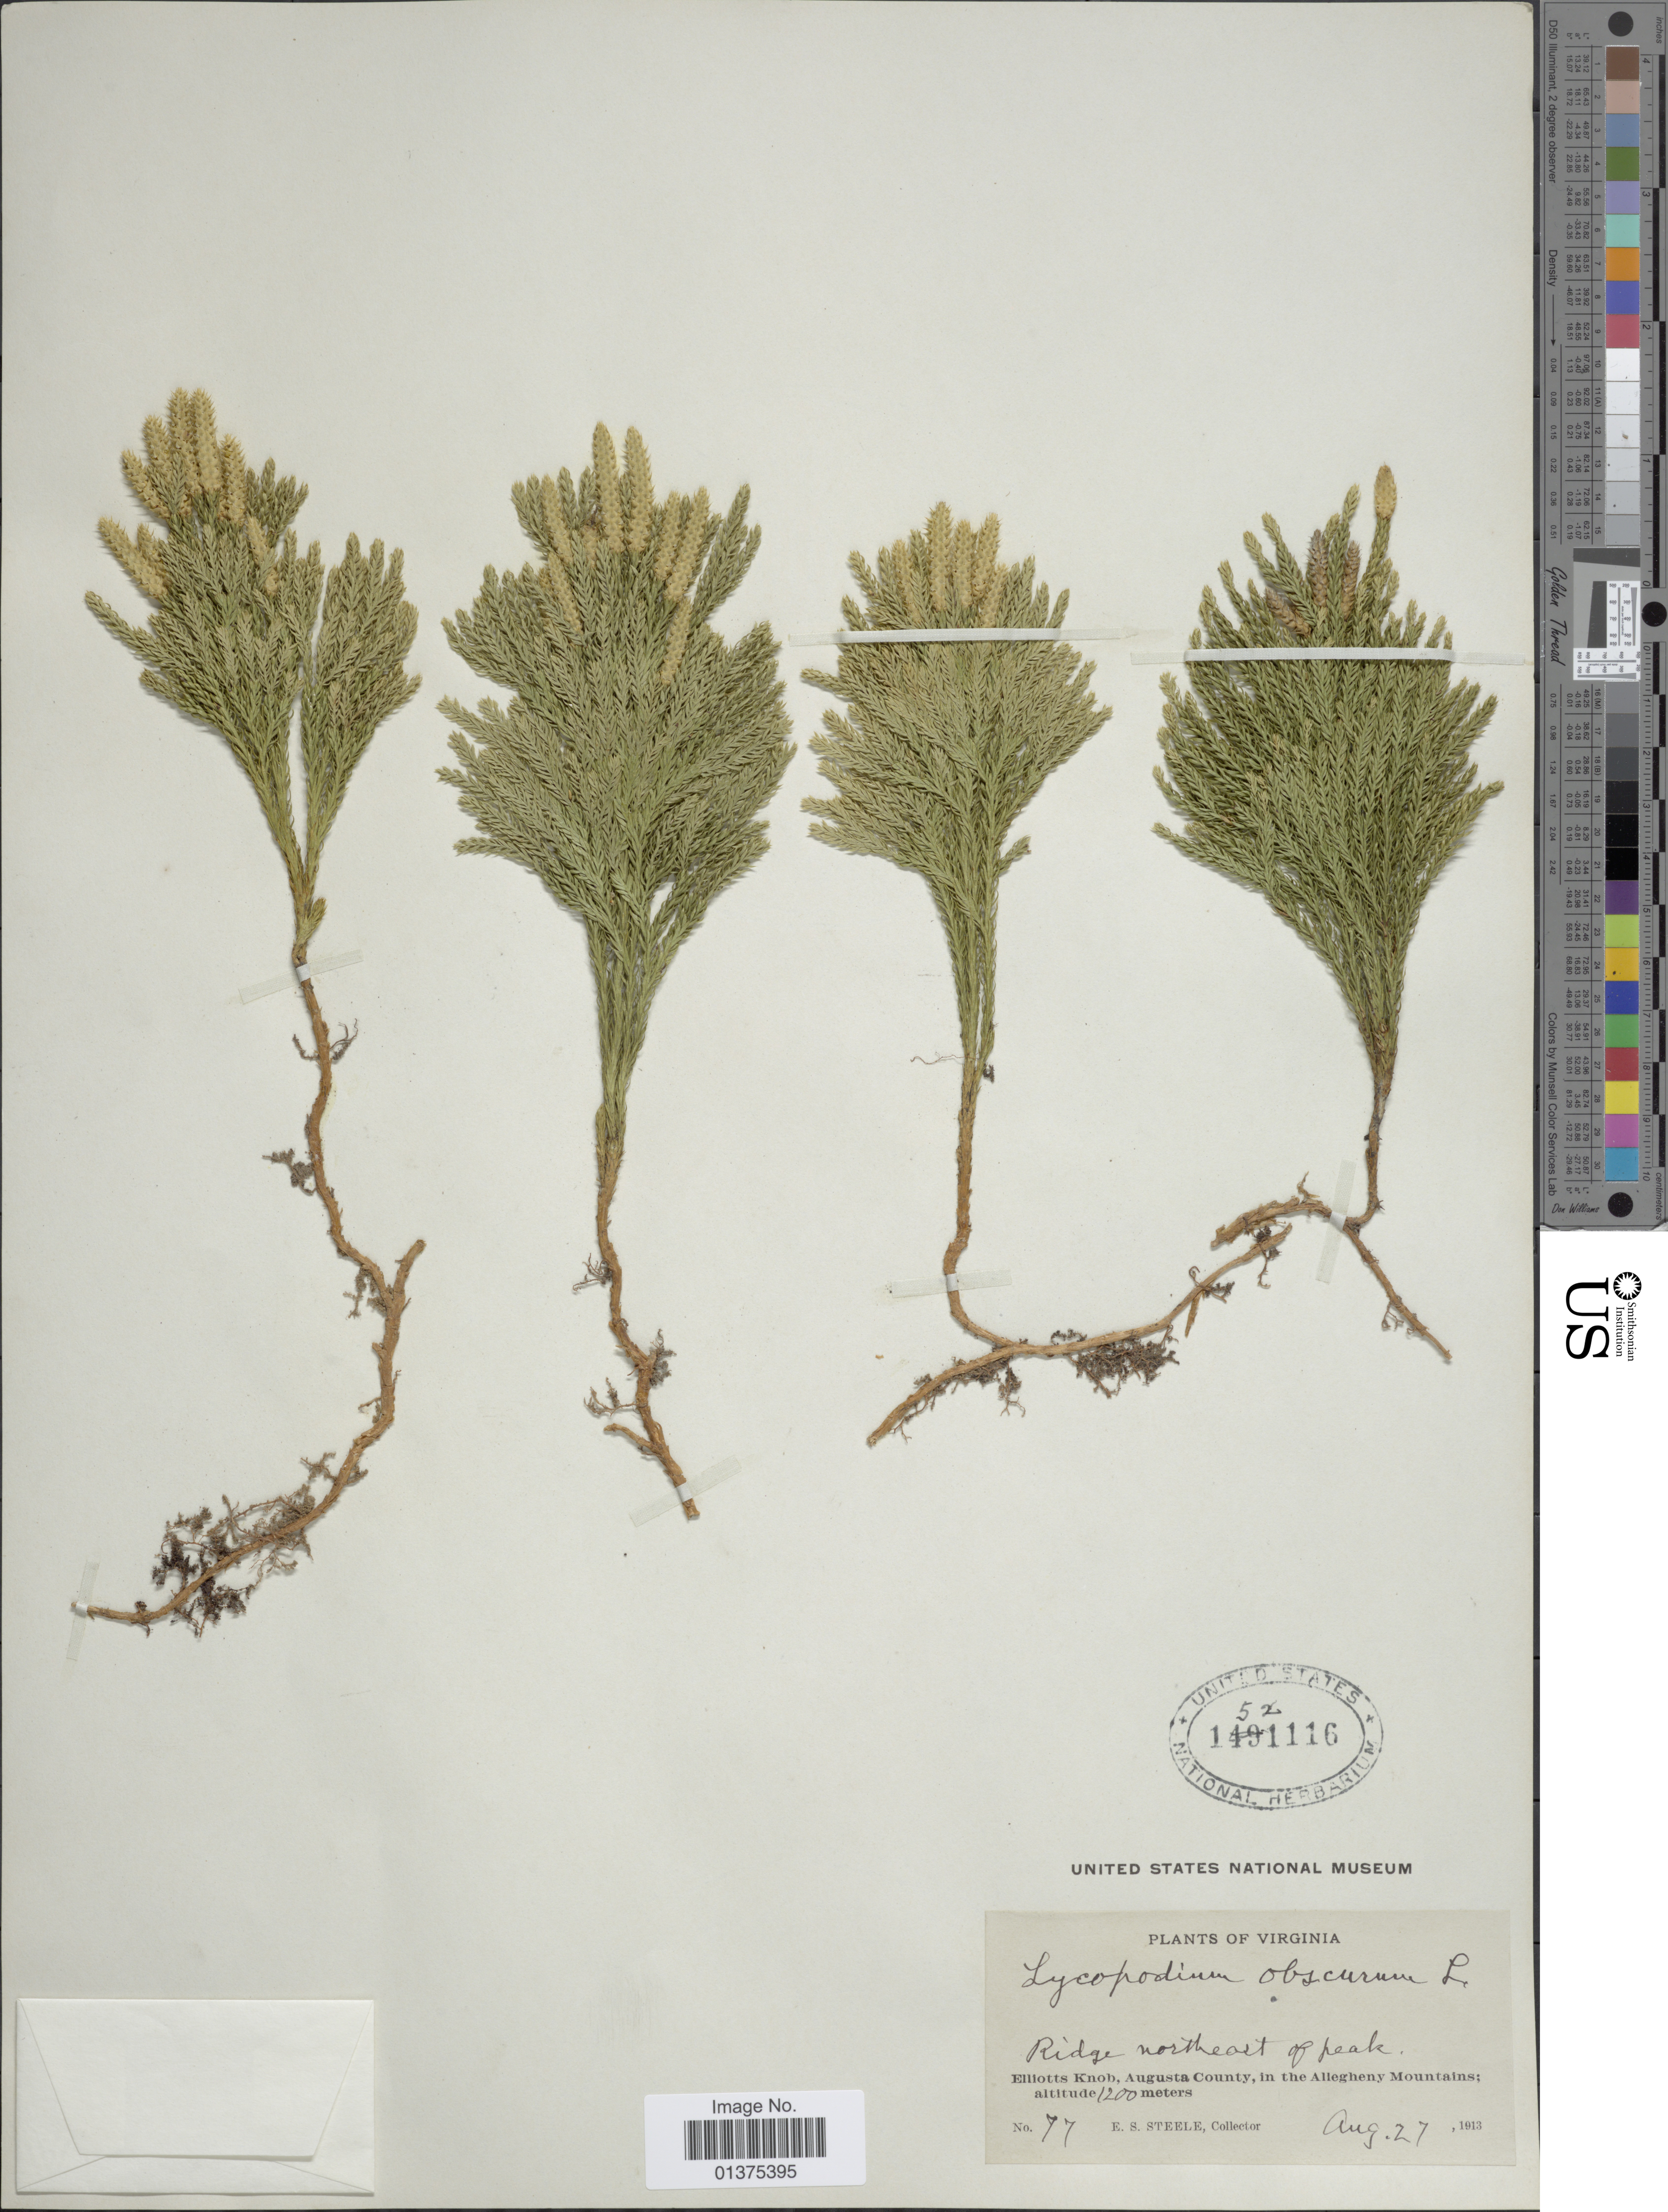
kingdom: Plantae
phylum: Tracheophyta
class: Lycopodiopsida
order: Lycopodiales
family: Lycopodiaceae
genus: Dendrolycopodium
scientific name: Dendrolycopodium hickeyi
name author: (W.H. Wagner et al.) A. Haines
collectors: E. Steele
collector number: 77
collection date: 1913-08-27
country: United States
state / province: Virginia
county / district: Augusta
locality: Elliots Knov, Augusta County, in the Allegheny Mountains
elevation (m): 1200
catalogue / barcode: US 521116